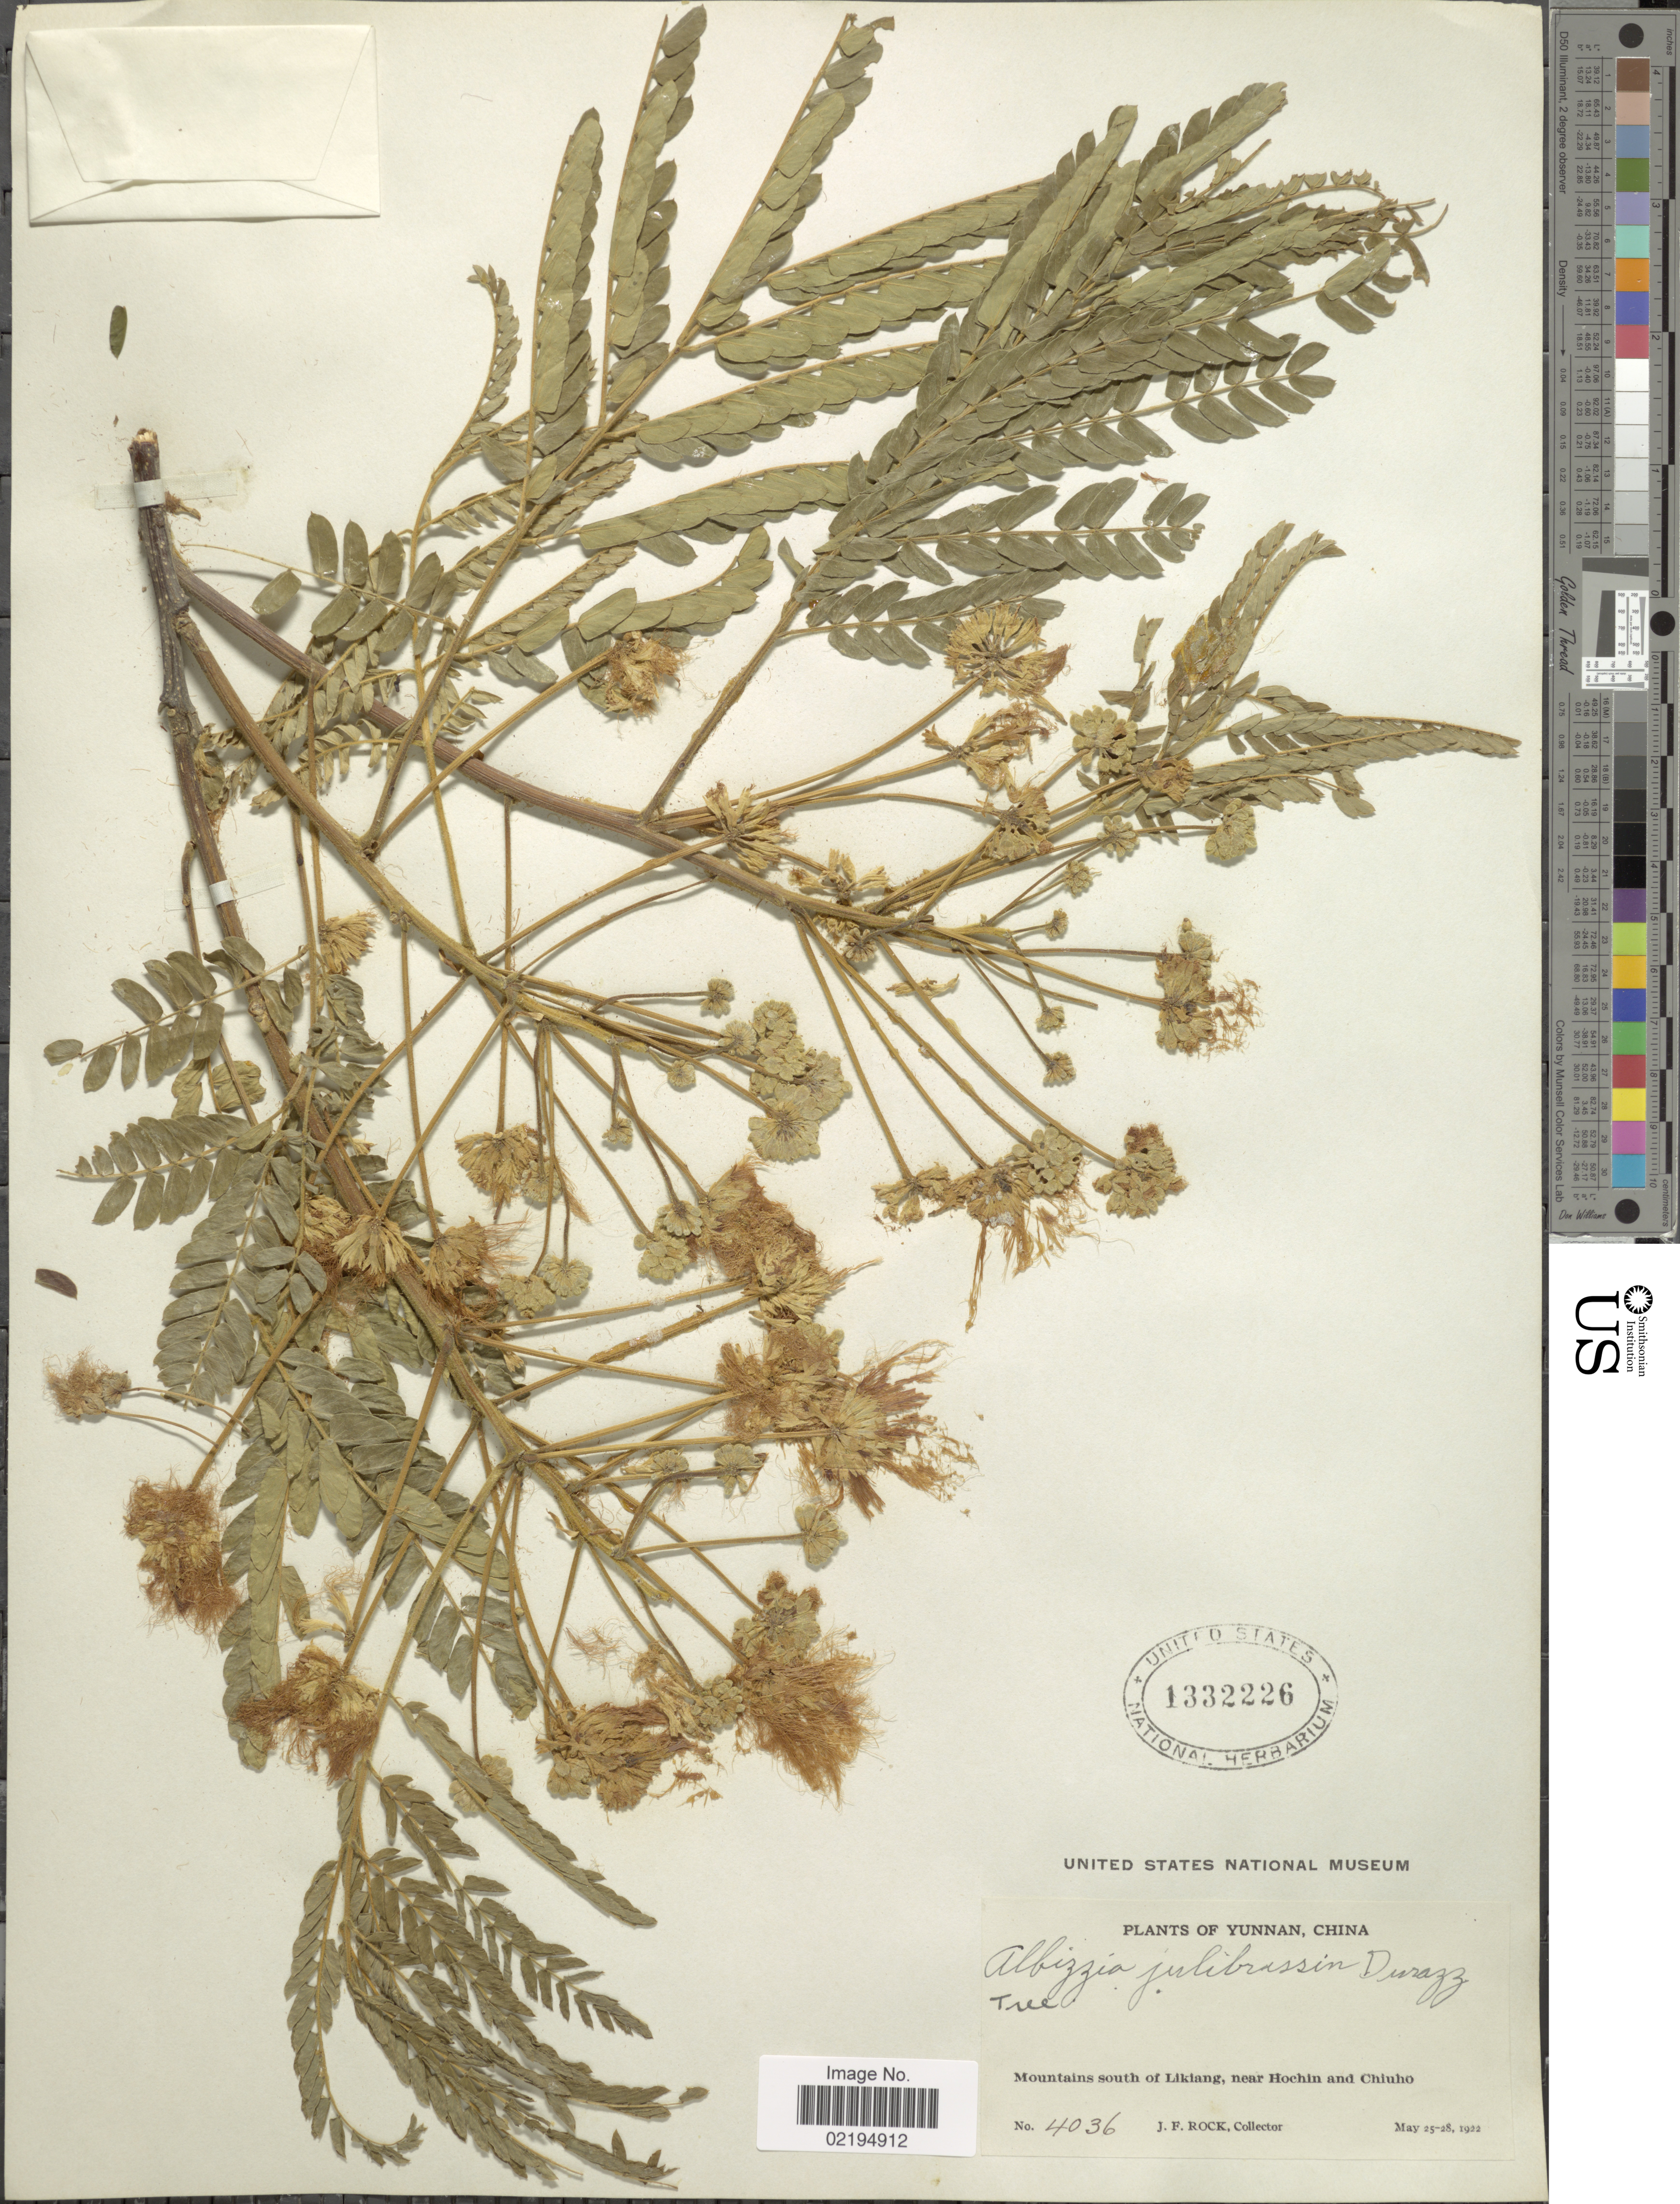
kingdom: Plantae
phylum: Tracheophyta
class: Magnoliopsida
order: Fabales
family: Fabaceae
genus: Albizia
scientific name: Albizia julibrissin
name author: Durazz.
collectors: J. Rock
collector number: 4036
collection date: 1922-05-25/1922-05-28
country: China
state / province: Yunnan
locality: Mountains south of Likiang, near Hochin and Chiuho.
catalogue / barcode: US 1332226